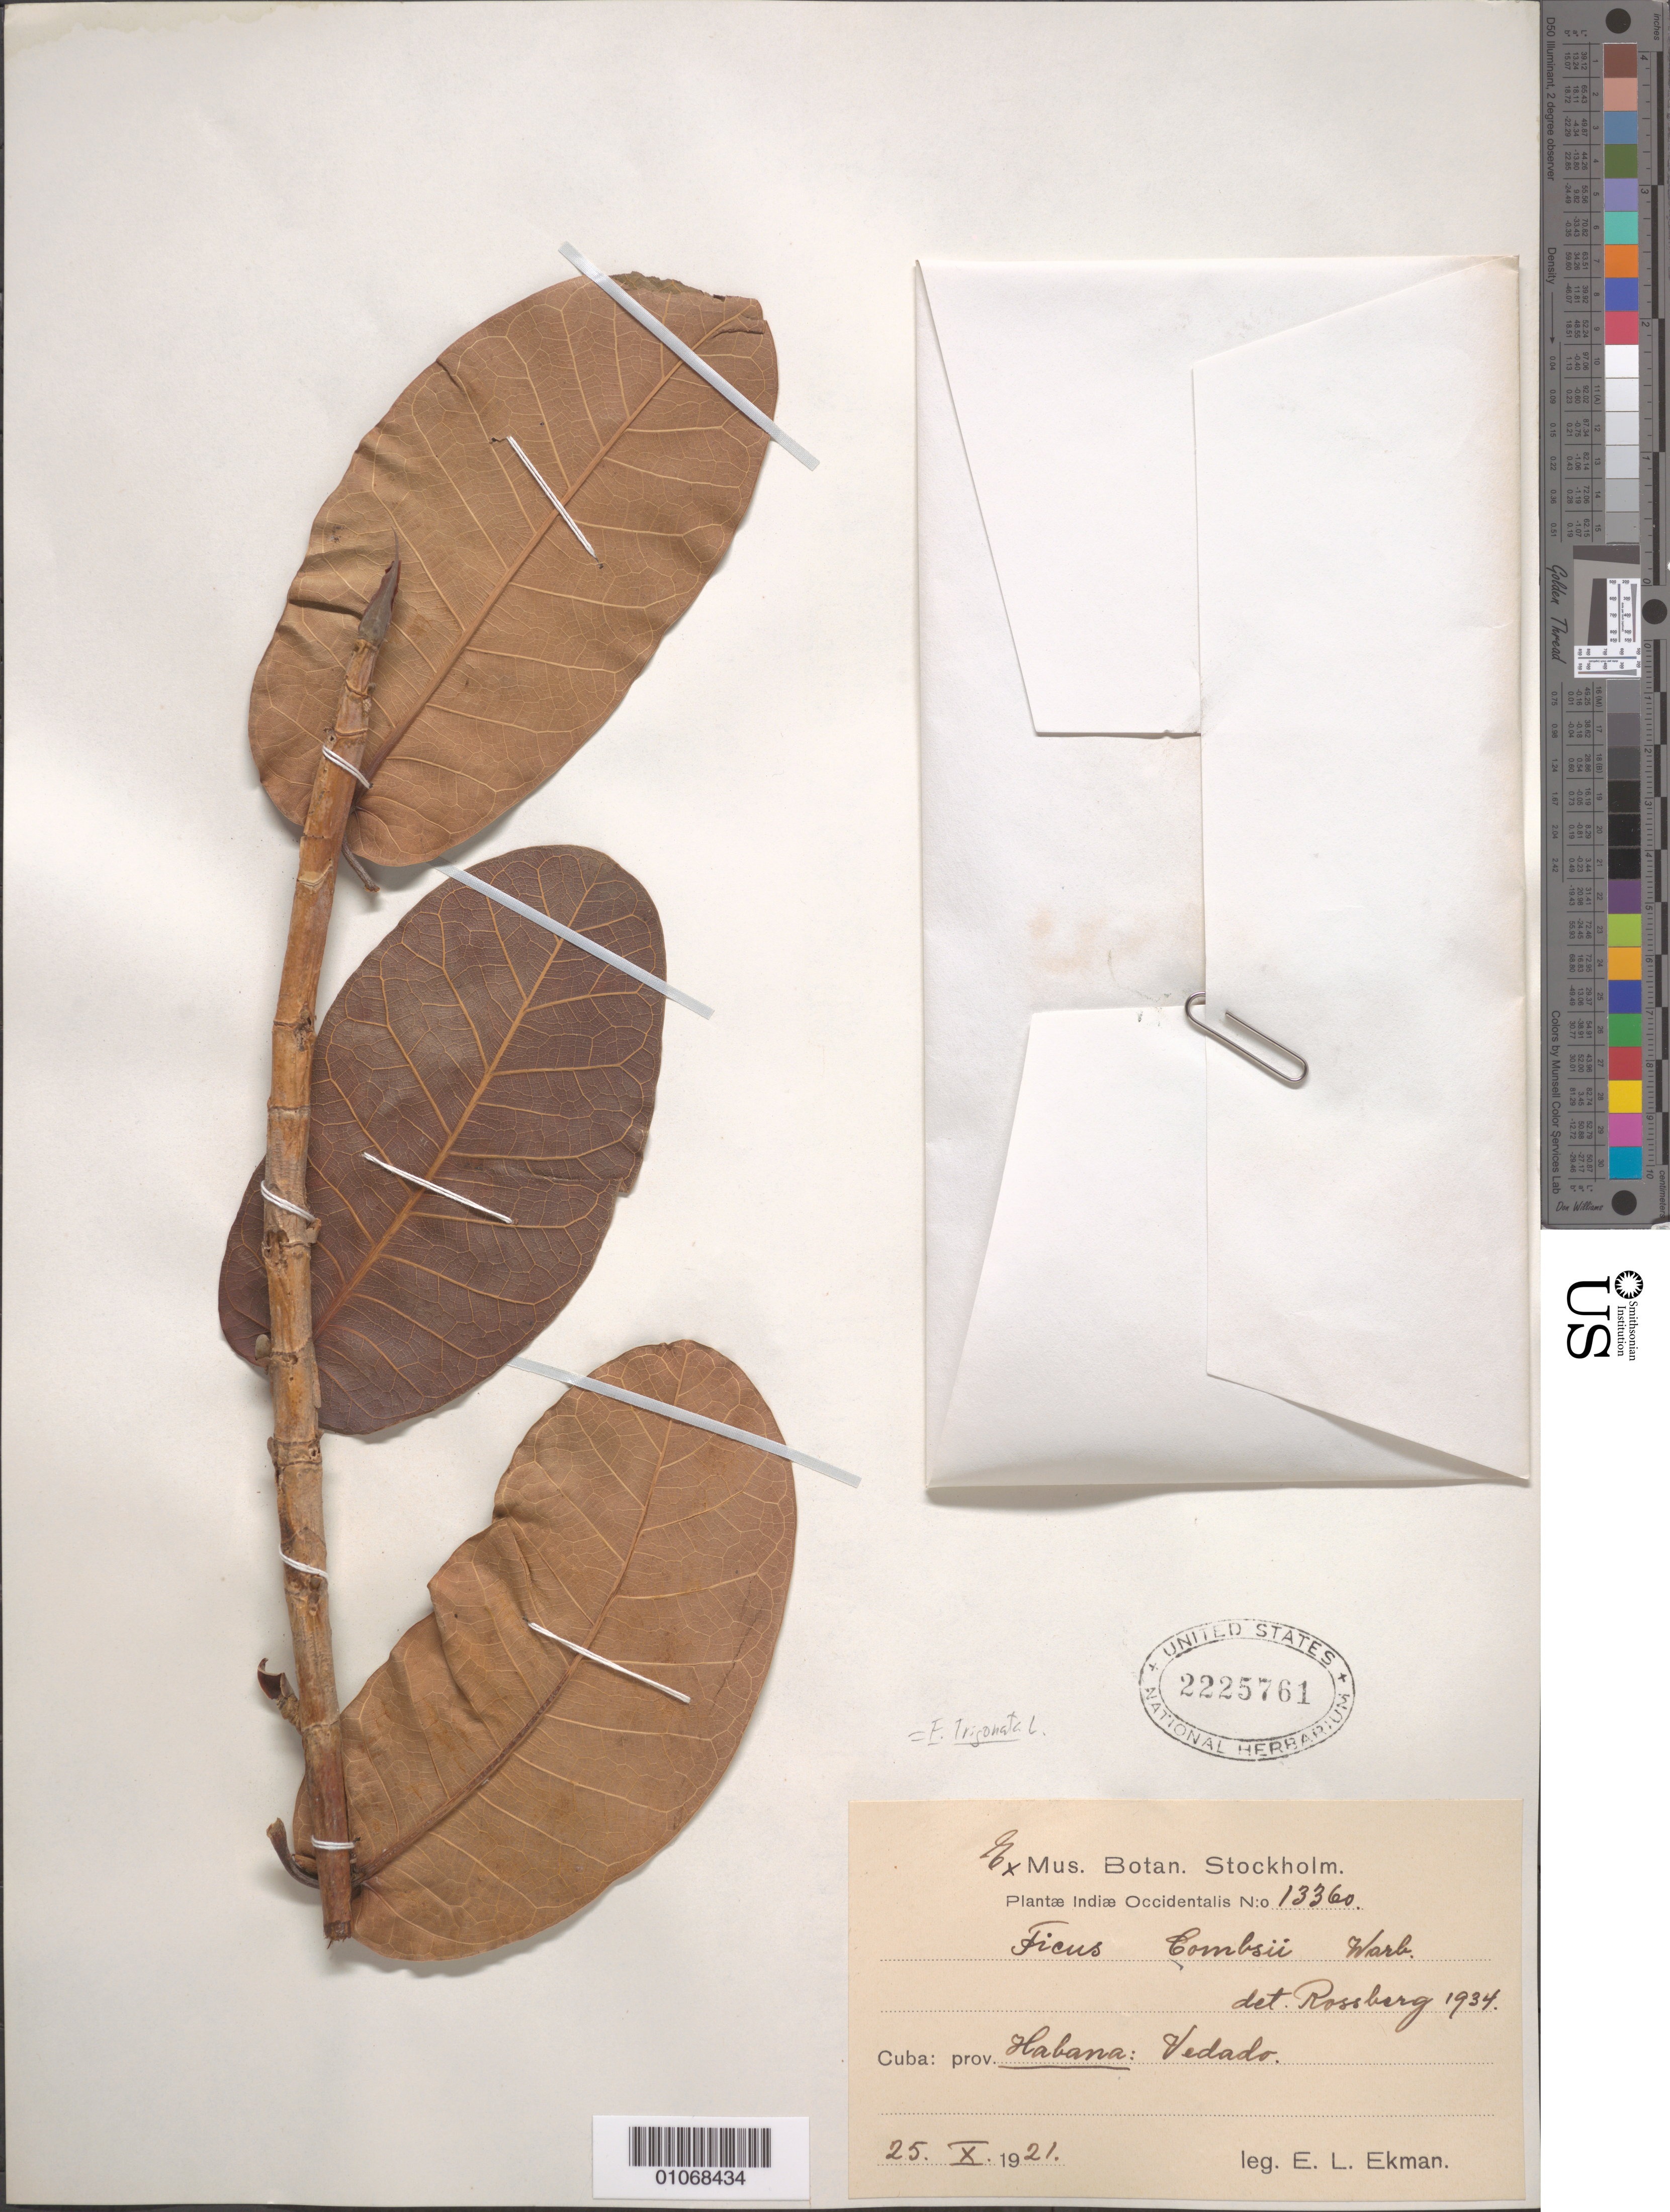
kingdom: Plantae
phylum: Tracheophyta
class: Magnoliopsida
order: Rosales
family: Moraceae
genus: Ficus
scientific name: Ficus trigonata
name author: L.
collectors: E. L. Ekman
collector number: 13360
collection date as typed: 25 Oct 1921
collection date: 1921-10-25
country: Cuba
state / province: La Habana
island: Cuba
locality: Vedado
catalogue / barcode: US 2225761